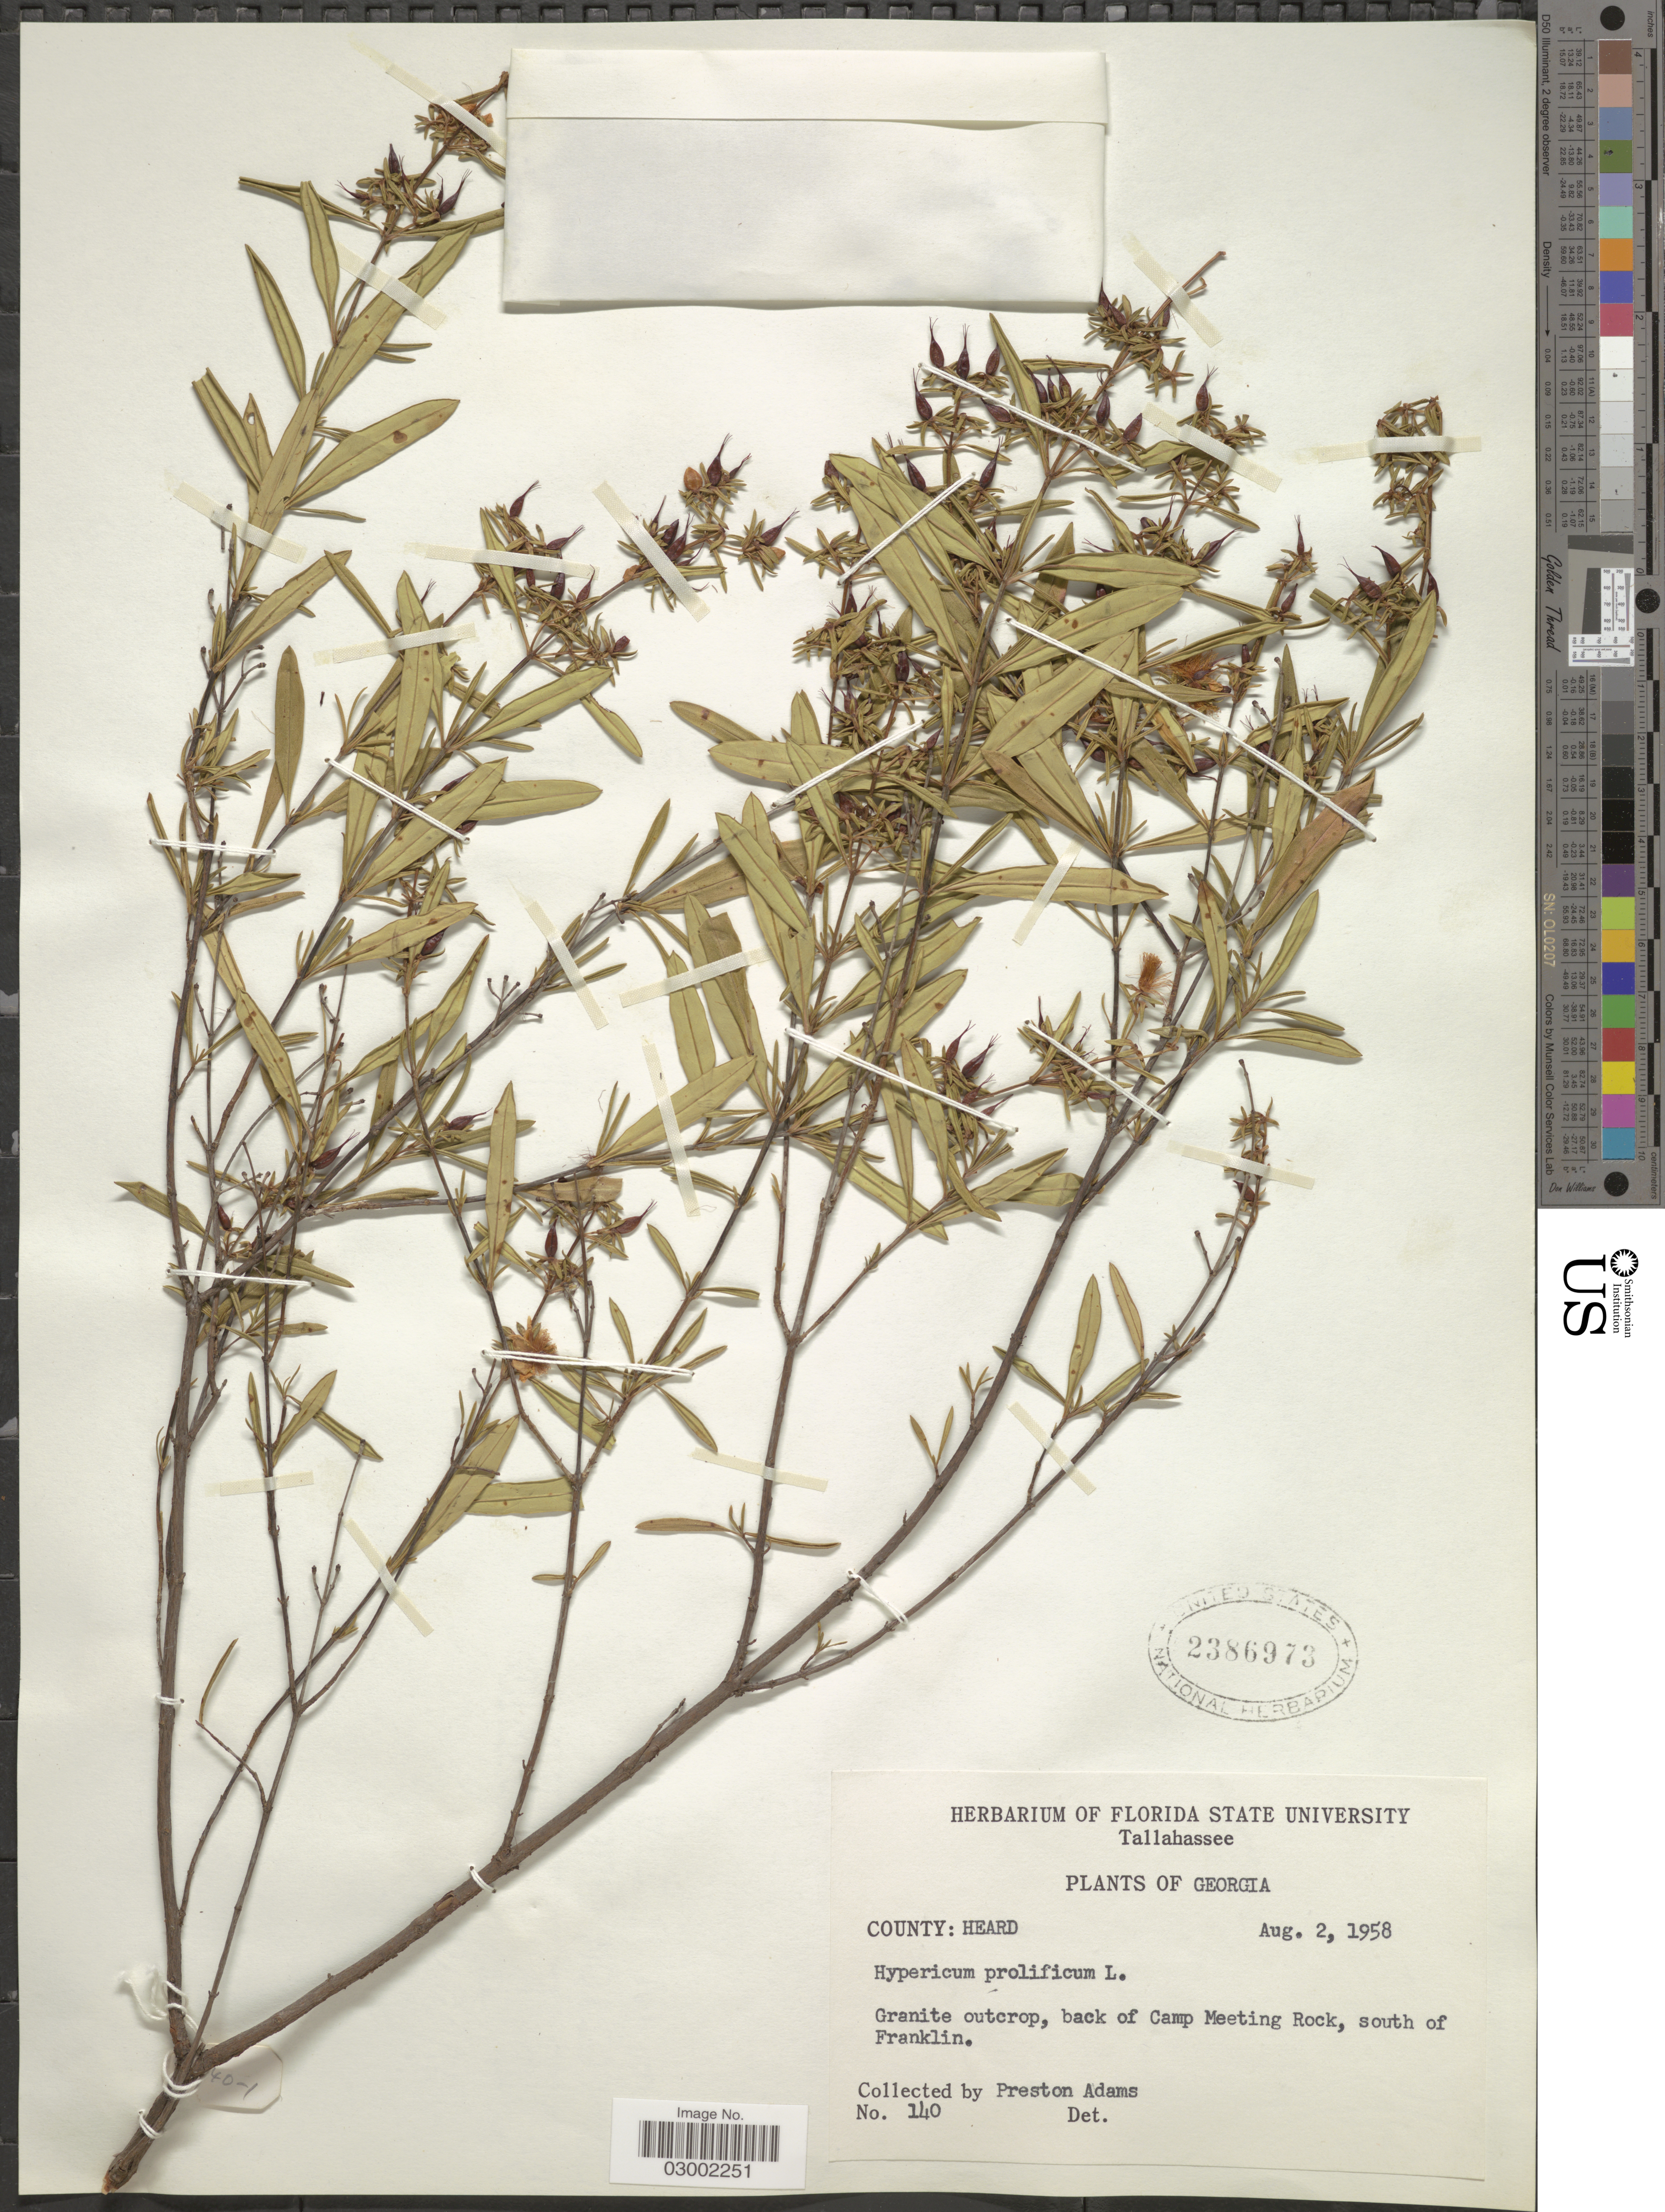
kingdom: Plantae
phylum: Tracheophyta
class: Magnoliopsida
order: Malpighiales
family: Hypericaceae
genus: Hypericum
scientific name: Hypericum prolificum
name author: L.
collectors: P. Adams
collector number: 140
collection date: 1958-08-02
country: United States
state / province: Georgia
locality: County: Heard. Back of Camp Meeting Rock, south of Franklin.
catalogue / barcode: US 2386973